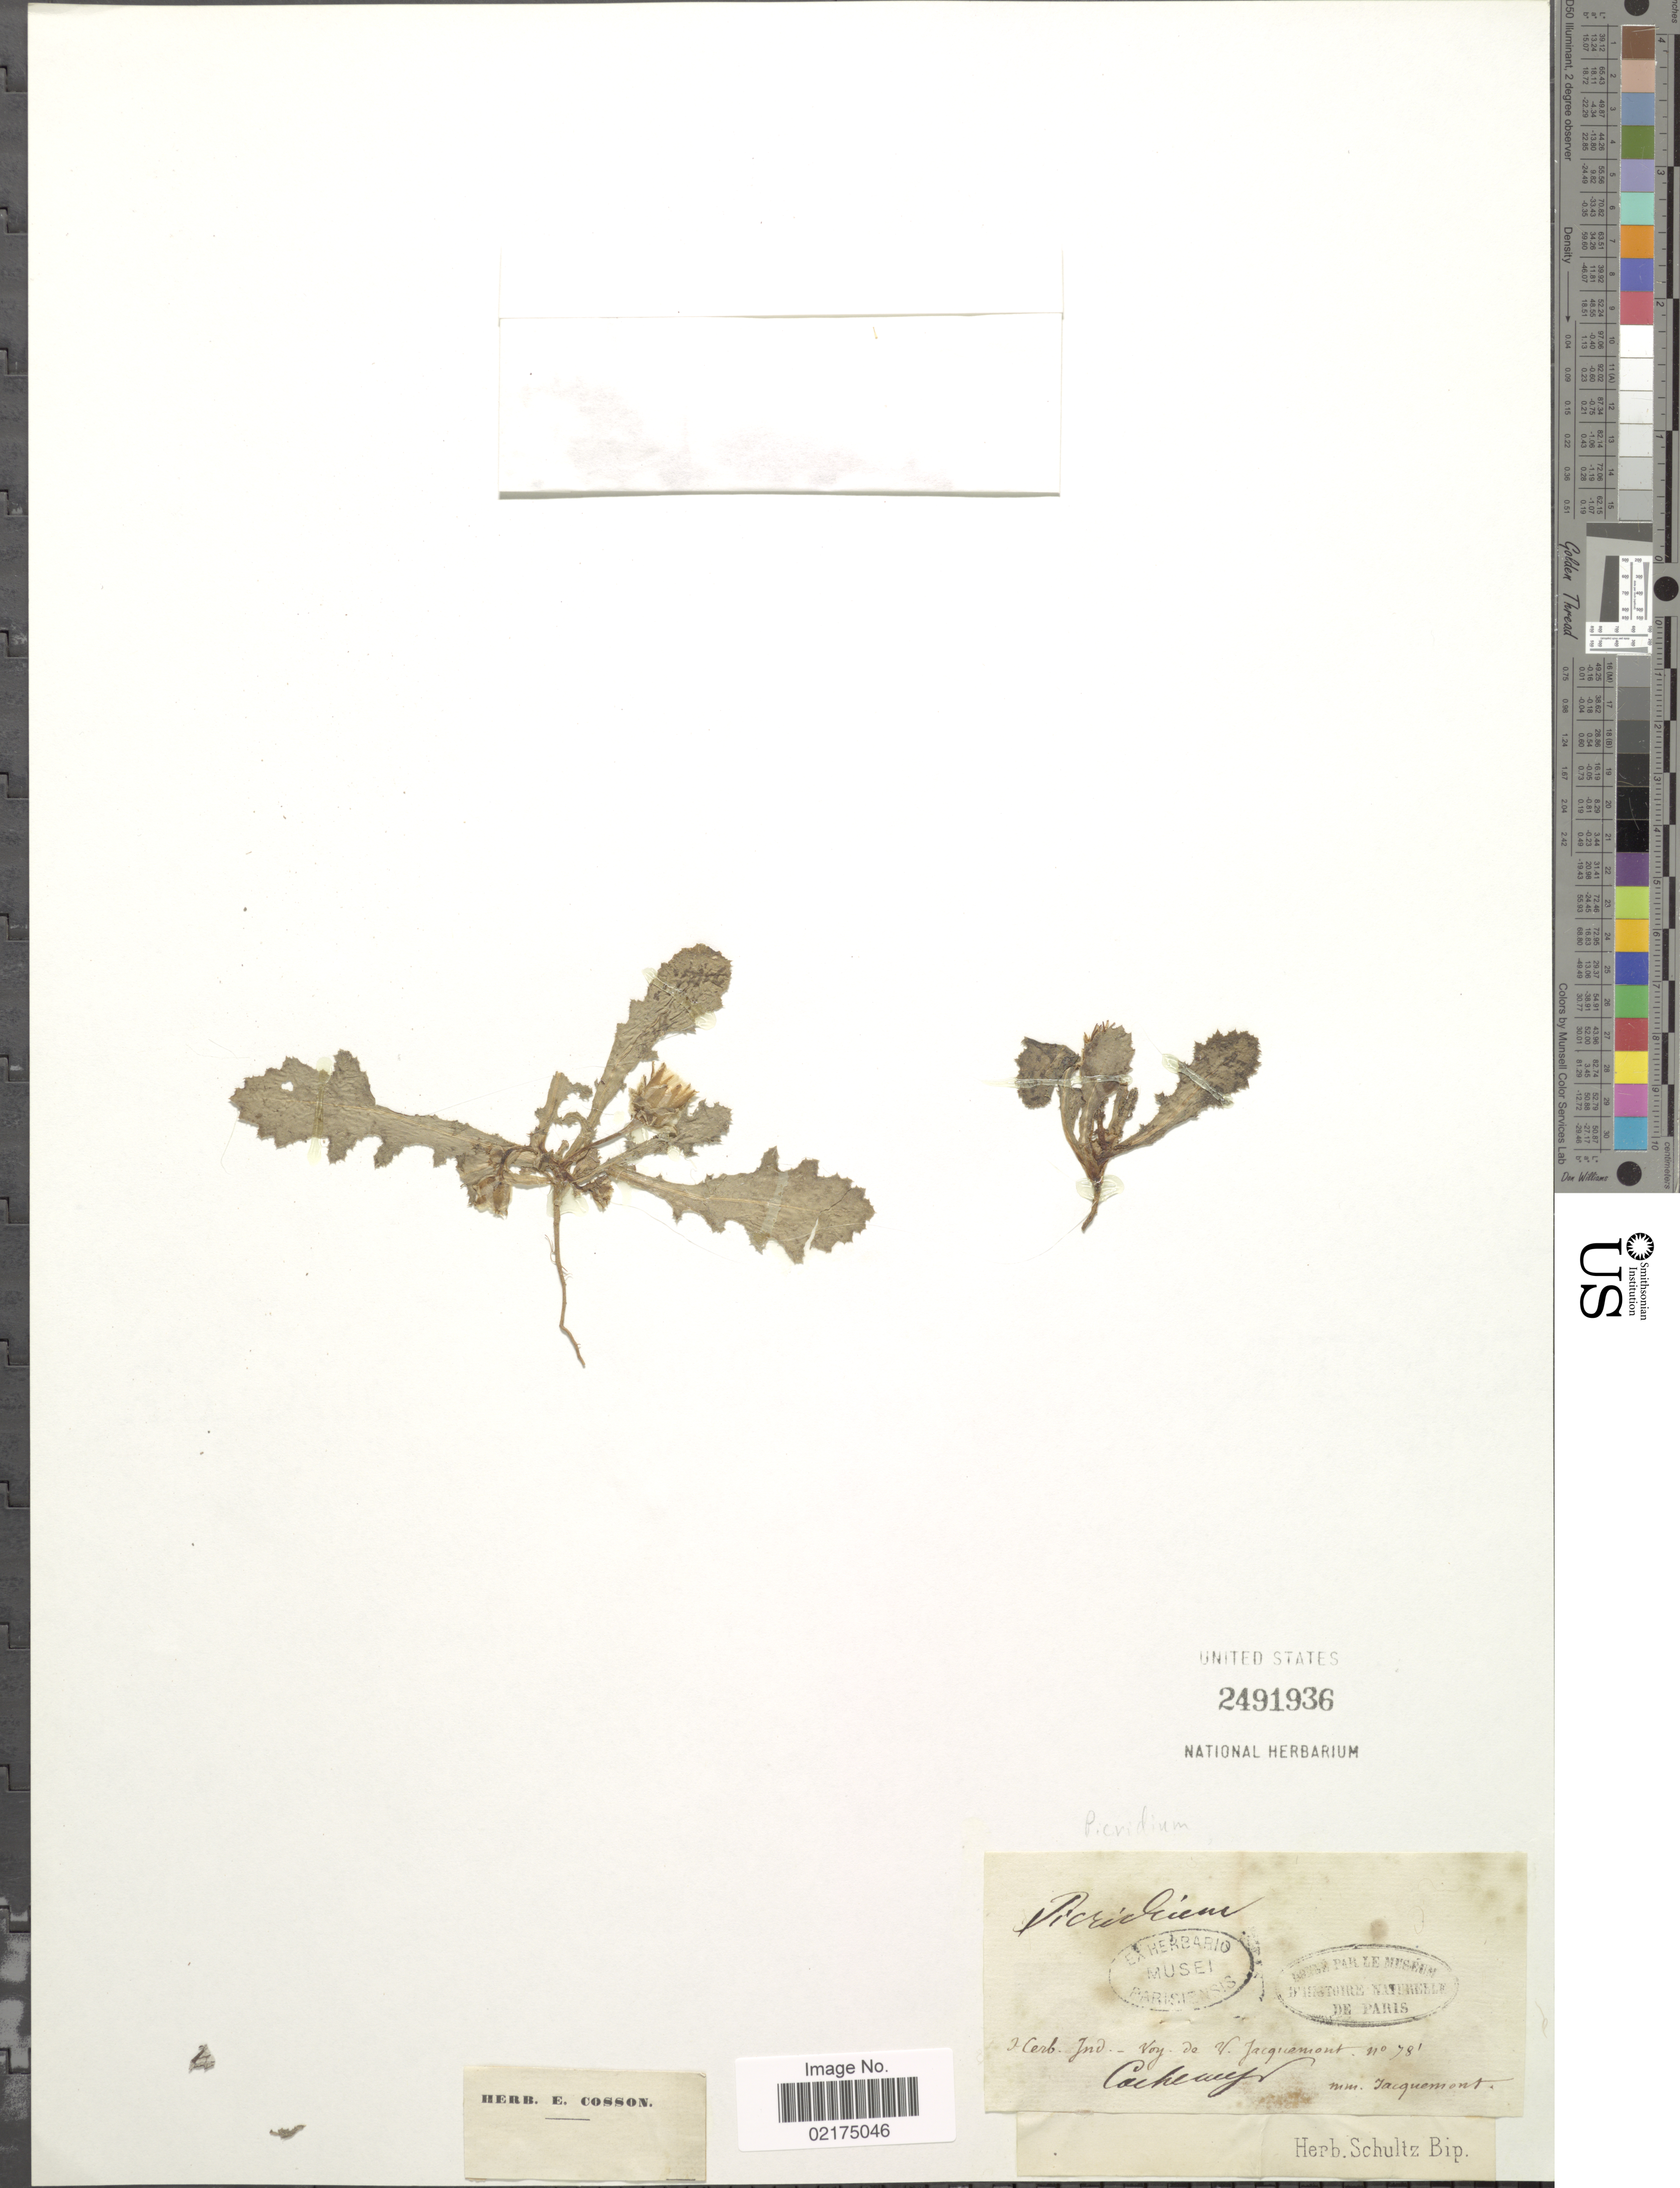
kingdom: Plantae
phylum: Tracheophyta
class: Magnoliopsida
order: Asterales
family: Asteraceae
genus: Reichardia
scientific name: Reichardia sp.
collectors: V. Jacquemont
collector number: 781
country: India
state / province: Jammu and Kashmir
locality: Cachemyr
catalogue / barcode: US 2491936